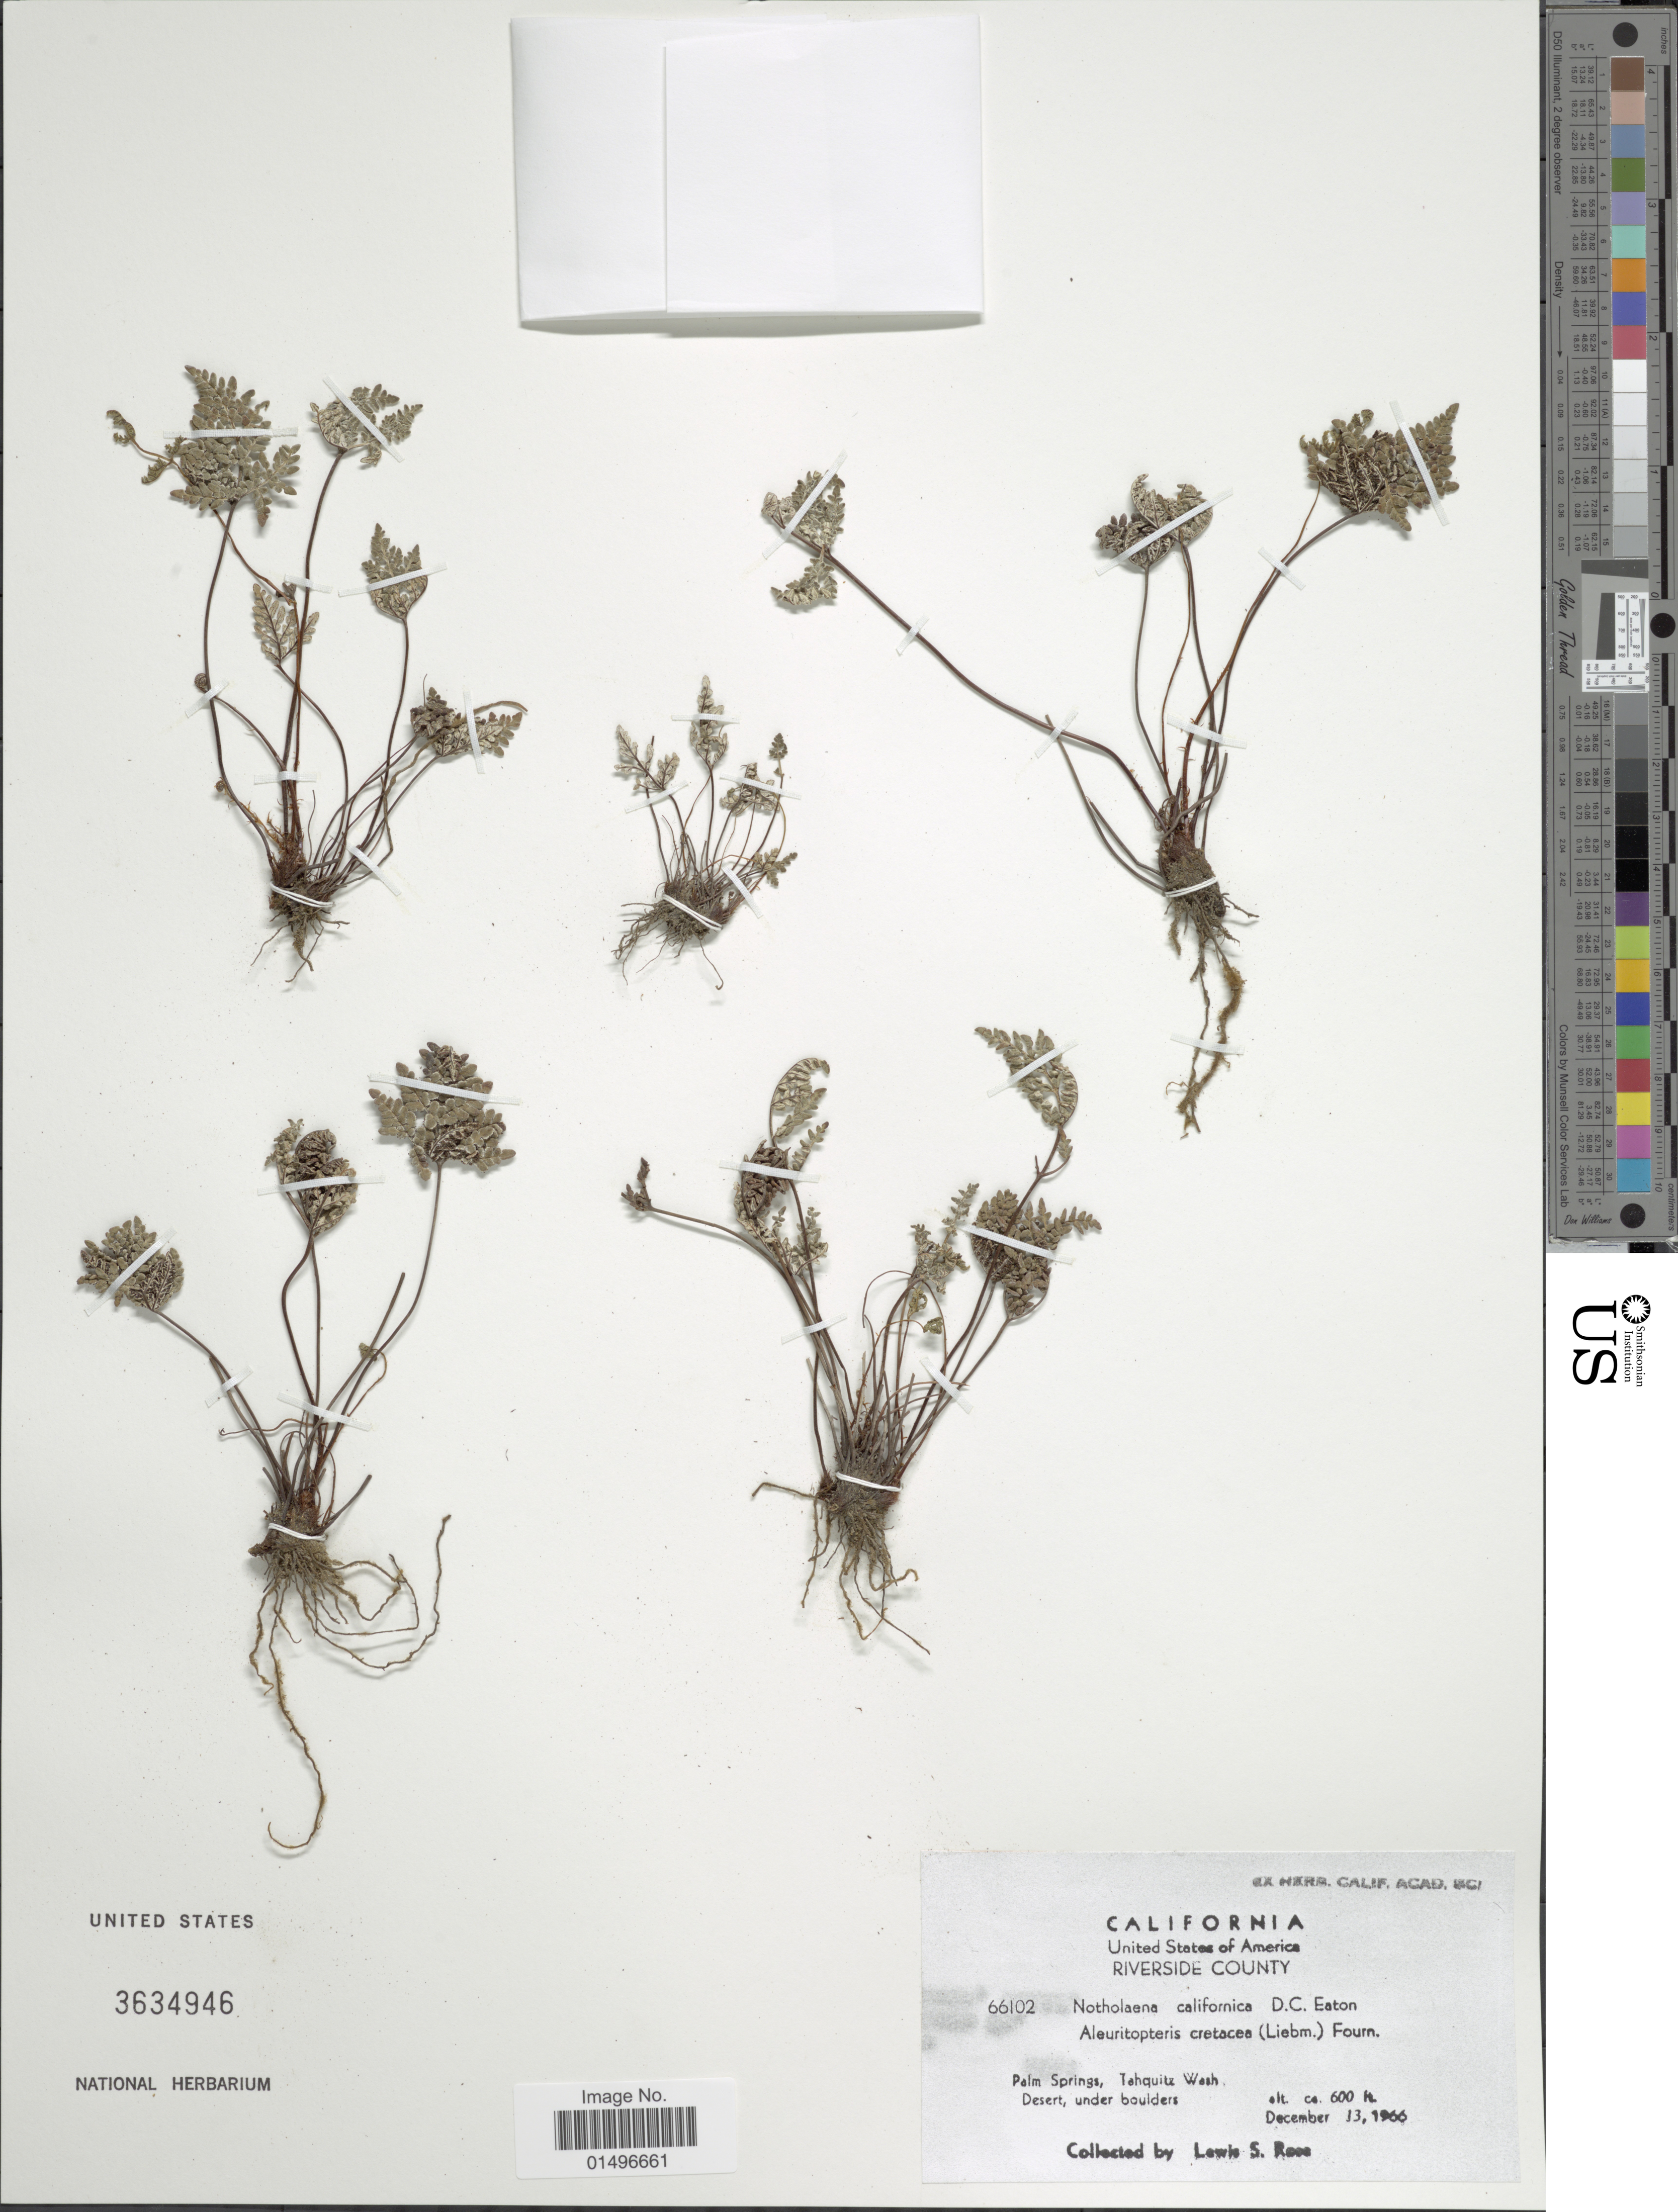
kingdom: Plantae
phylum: Tracheophyta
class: Polypodiopsida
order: Polypodiales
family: Pteridaceae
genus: Aspidotis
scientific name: Aspidotis californica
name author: (Hook.) Nutt. ex Copel.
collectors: L. S. Rose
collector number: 66102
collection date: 1966-12-13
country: United States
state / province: California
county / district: Riverside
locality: California, Riverside County, Palm Springs, Tahquitz Wash Desert, under boulders.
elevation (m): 183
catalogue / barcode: US 3634946